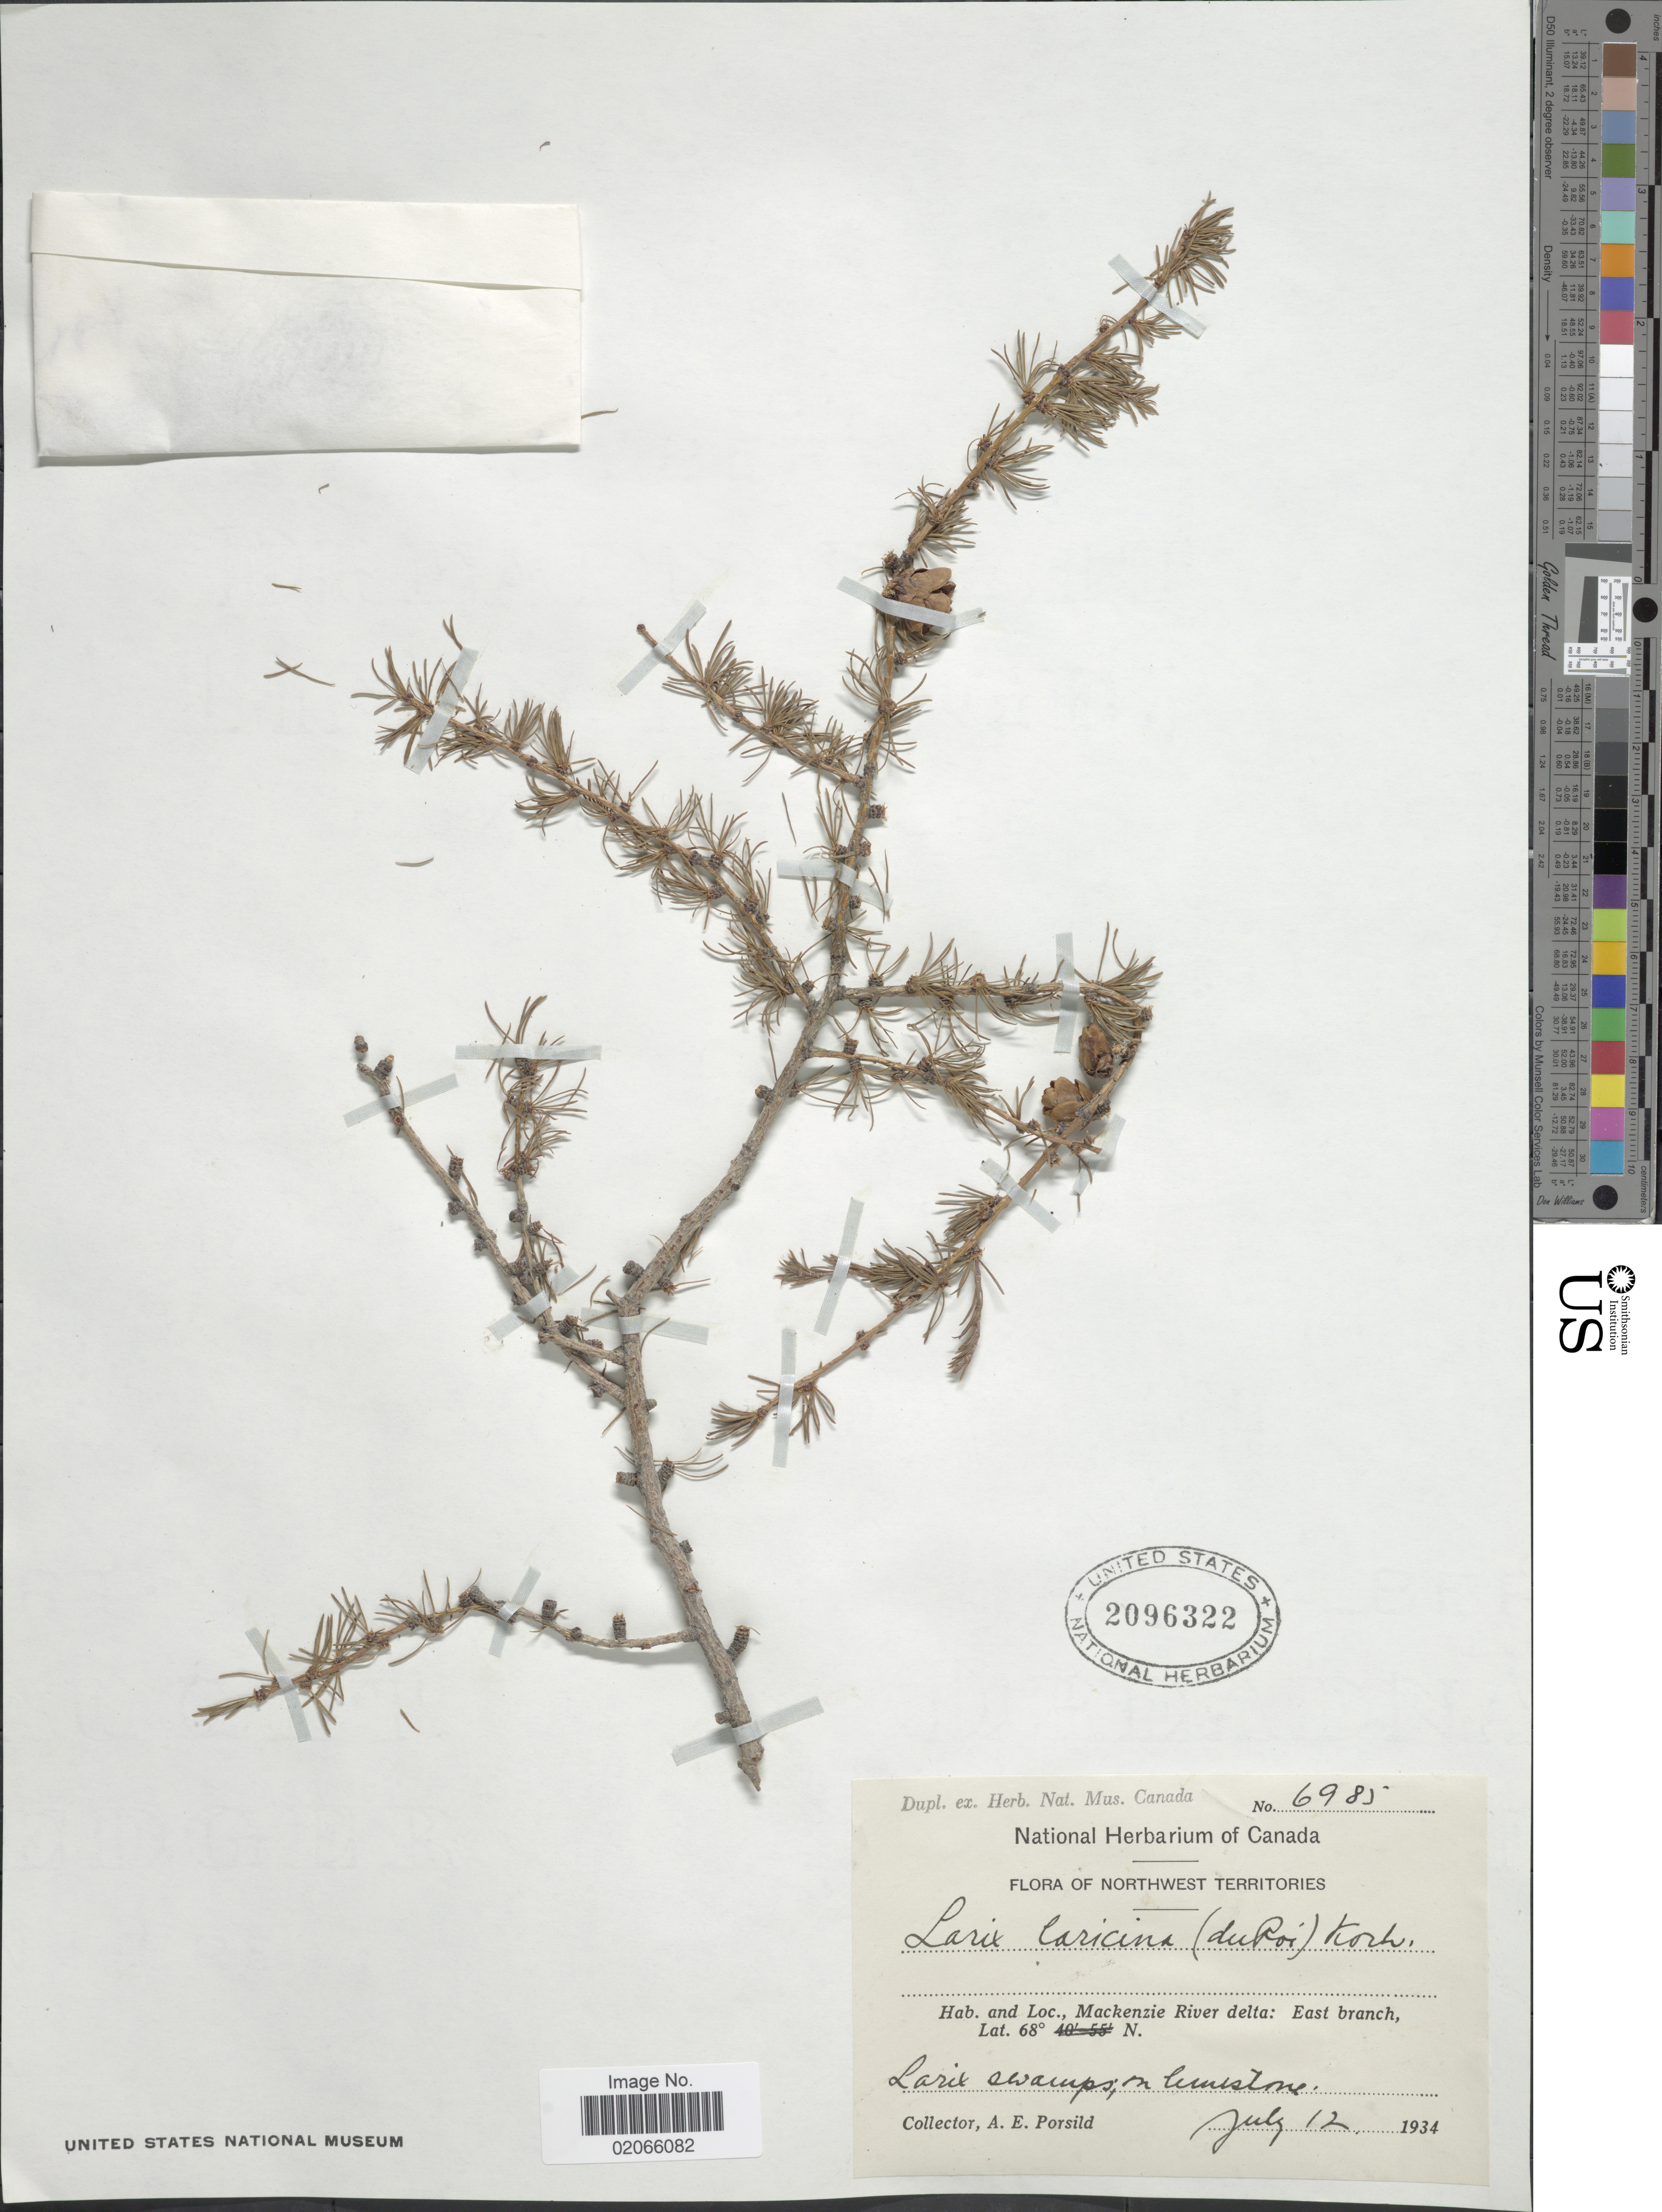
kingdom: Plantae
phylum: Tracheophyta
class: Pinopsida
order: Pinales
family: Pinaceae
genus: Larix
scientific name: Larix laricina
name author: (Du Roi) K. Koch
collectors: A. E. Porsild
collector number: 6985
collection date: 1934-07-12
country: Canada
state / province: Northwest Territories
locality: Northwest territories, Mackenzie River delta: East branch.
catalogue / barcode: US 2096322